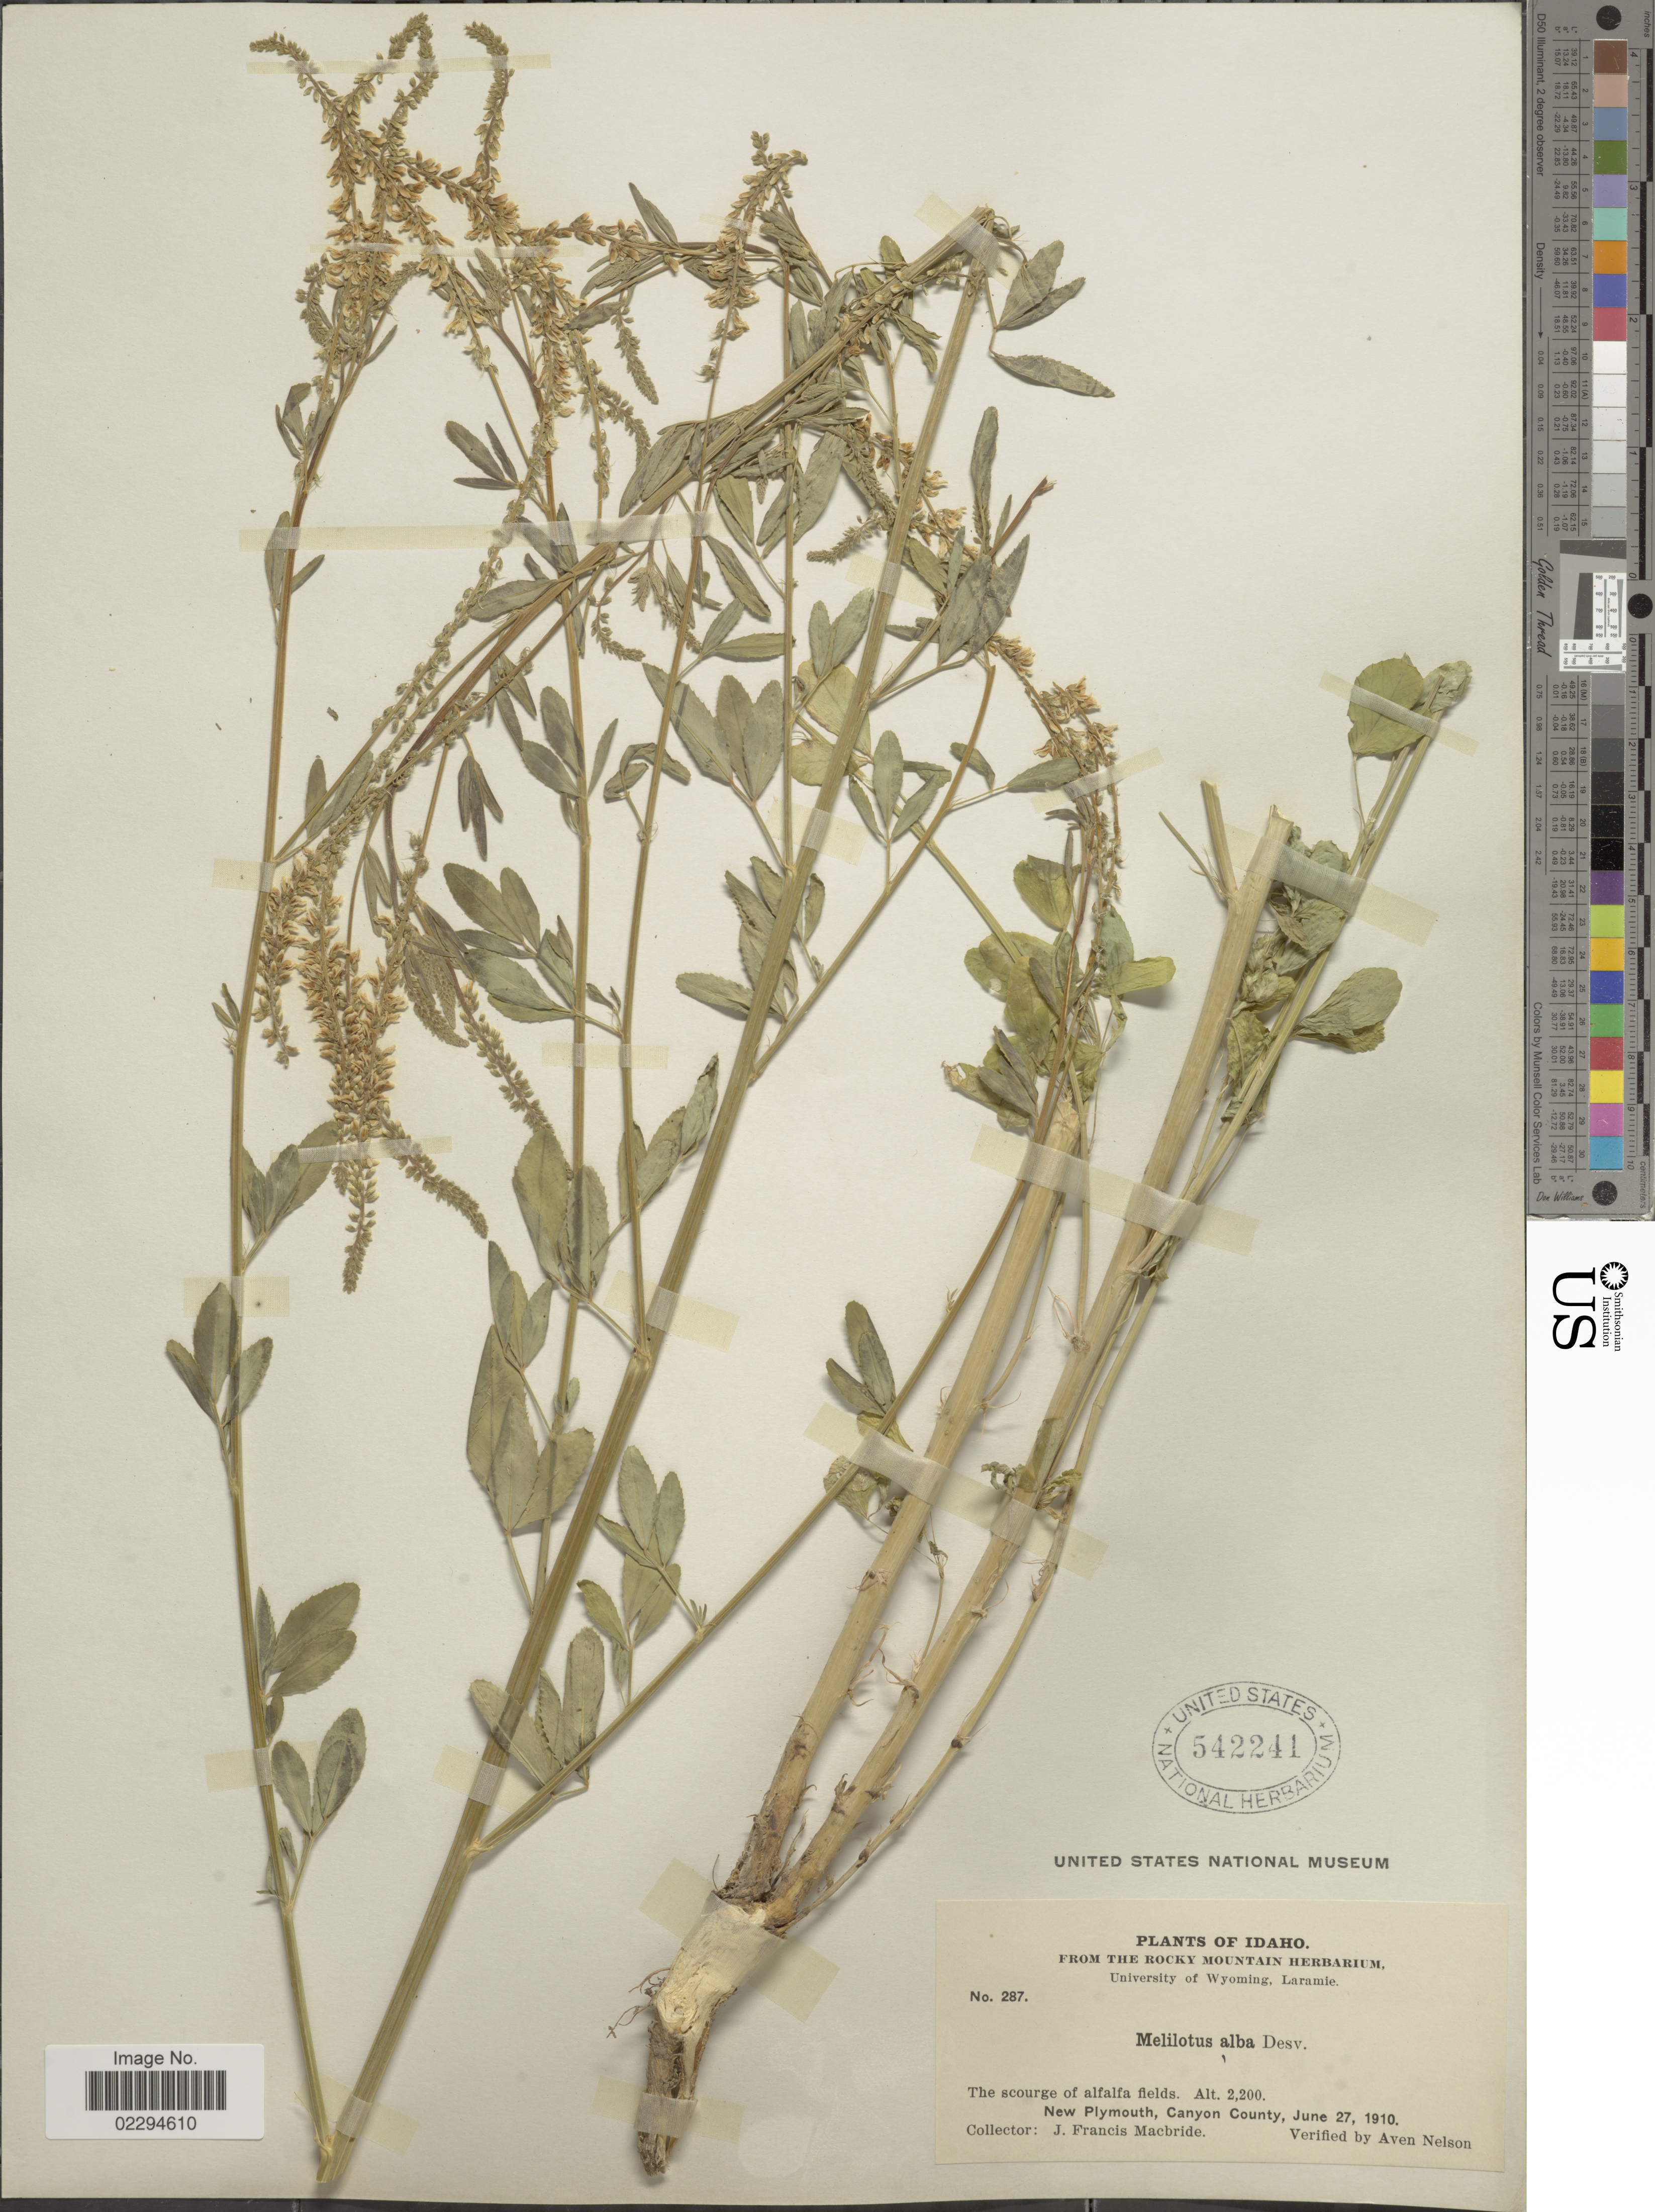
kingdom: Plantae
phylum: Tracheophyta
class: Magnoliopsida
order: Fabales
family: Fabaceae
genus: Melilotus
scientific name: Melilotus albus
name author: Medik.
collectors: J. F. Macbride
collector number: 287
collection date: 1910-06-27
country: United States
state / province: Idaho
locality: New Plymouth, Canyon County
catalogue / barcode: US 542241